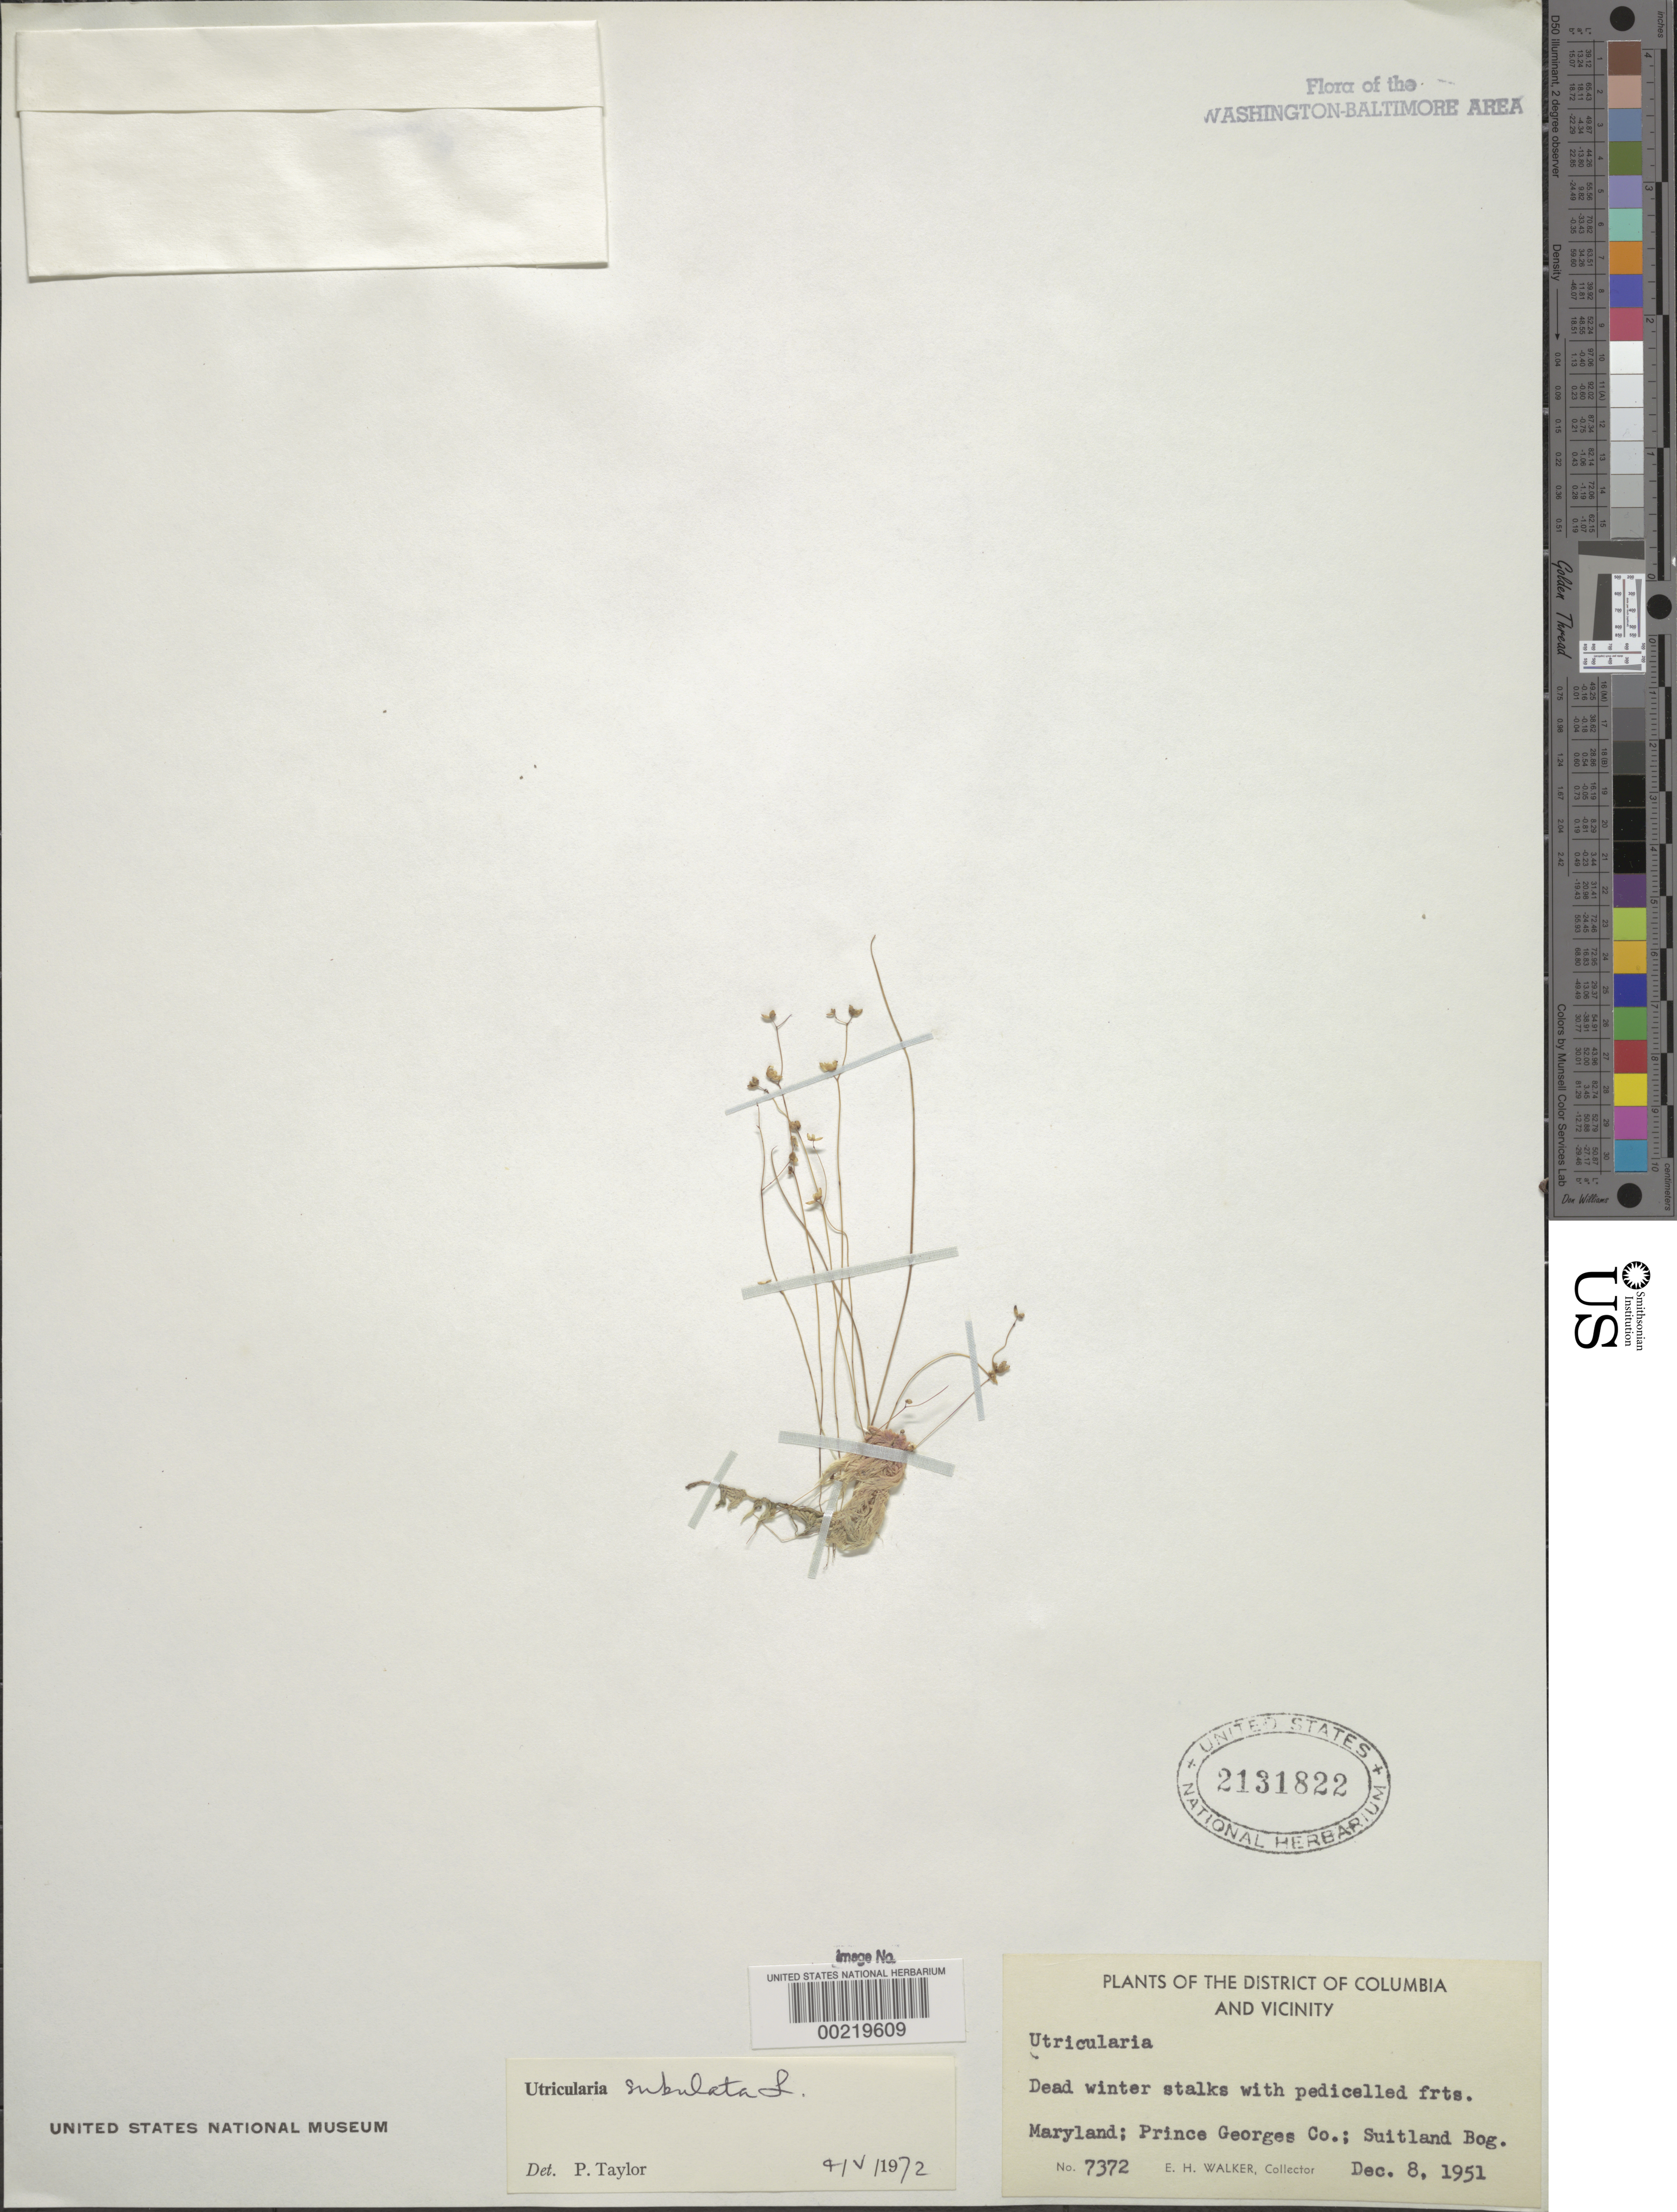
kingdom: Plantae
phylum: Tracheophyta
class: Magnoliopsida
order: Lamiales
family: Lentibulariaceae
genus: Utricularia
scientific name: Utricularia subulata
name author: L.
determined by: Taylor, P. G.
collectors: E. H. Walker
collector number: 7372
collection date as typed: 08 Dec 1951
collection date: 1951-12-08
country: United States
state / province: Maryland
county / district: Prince George's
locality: Suitland Bog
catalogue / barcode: US 2131822